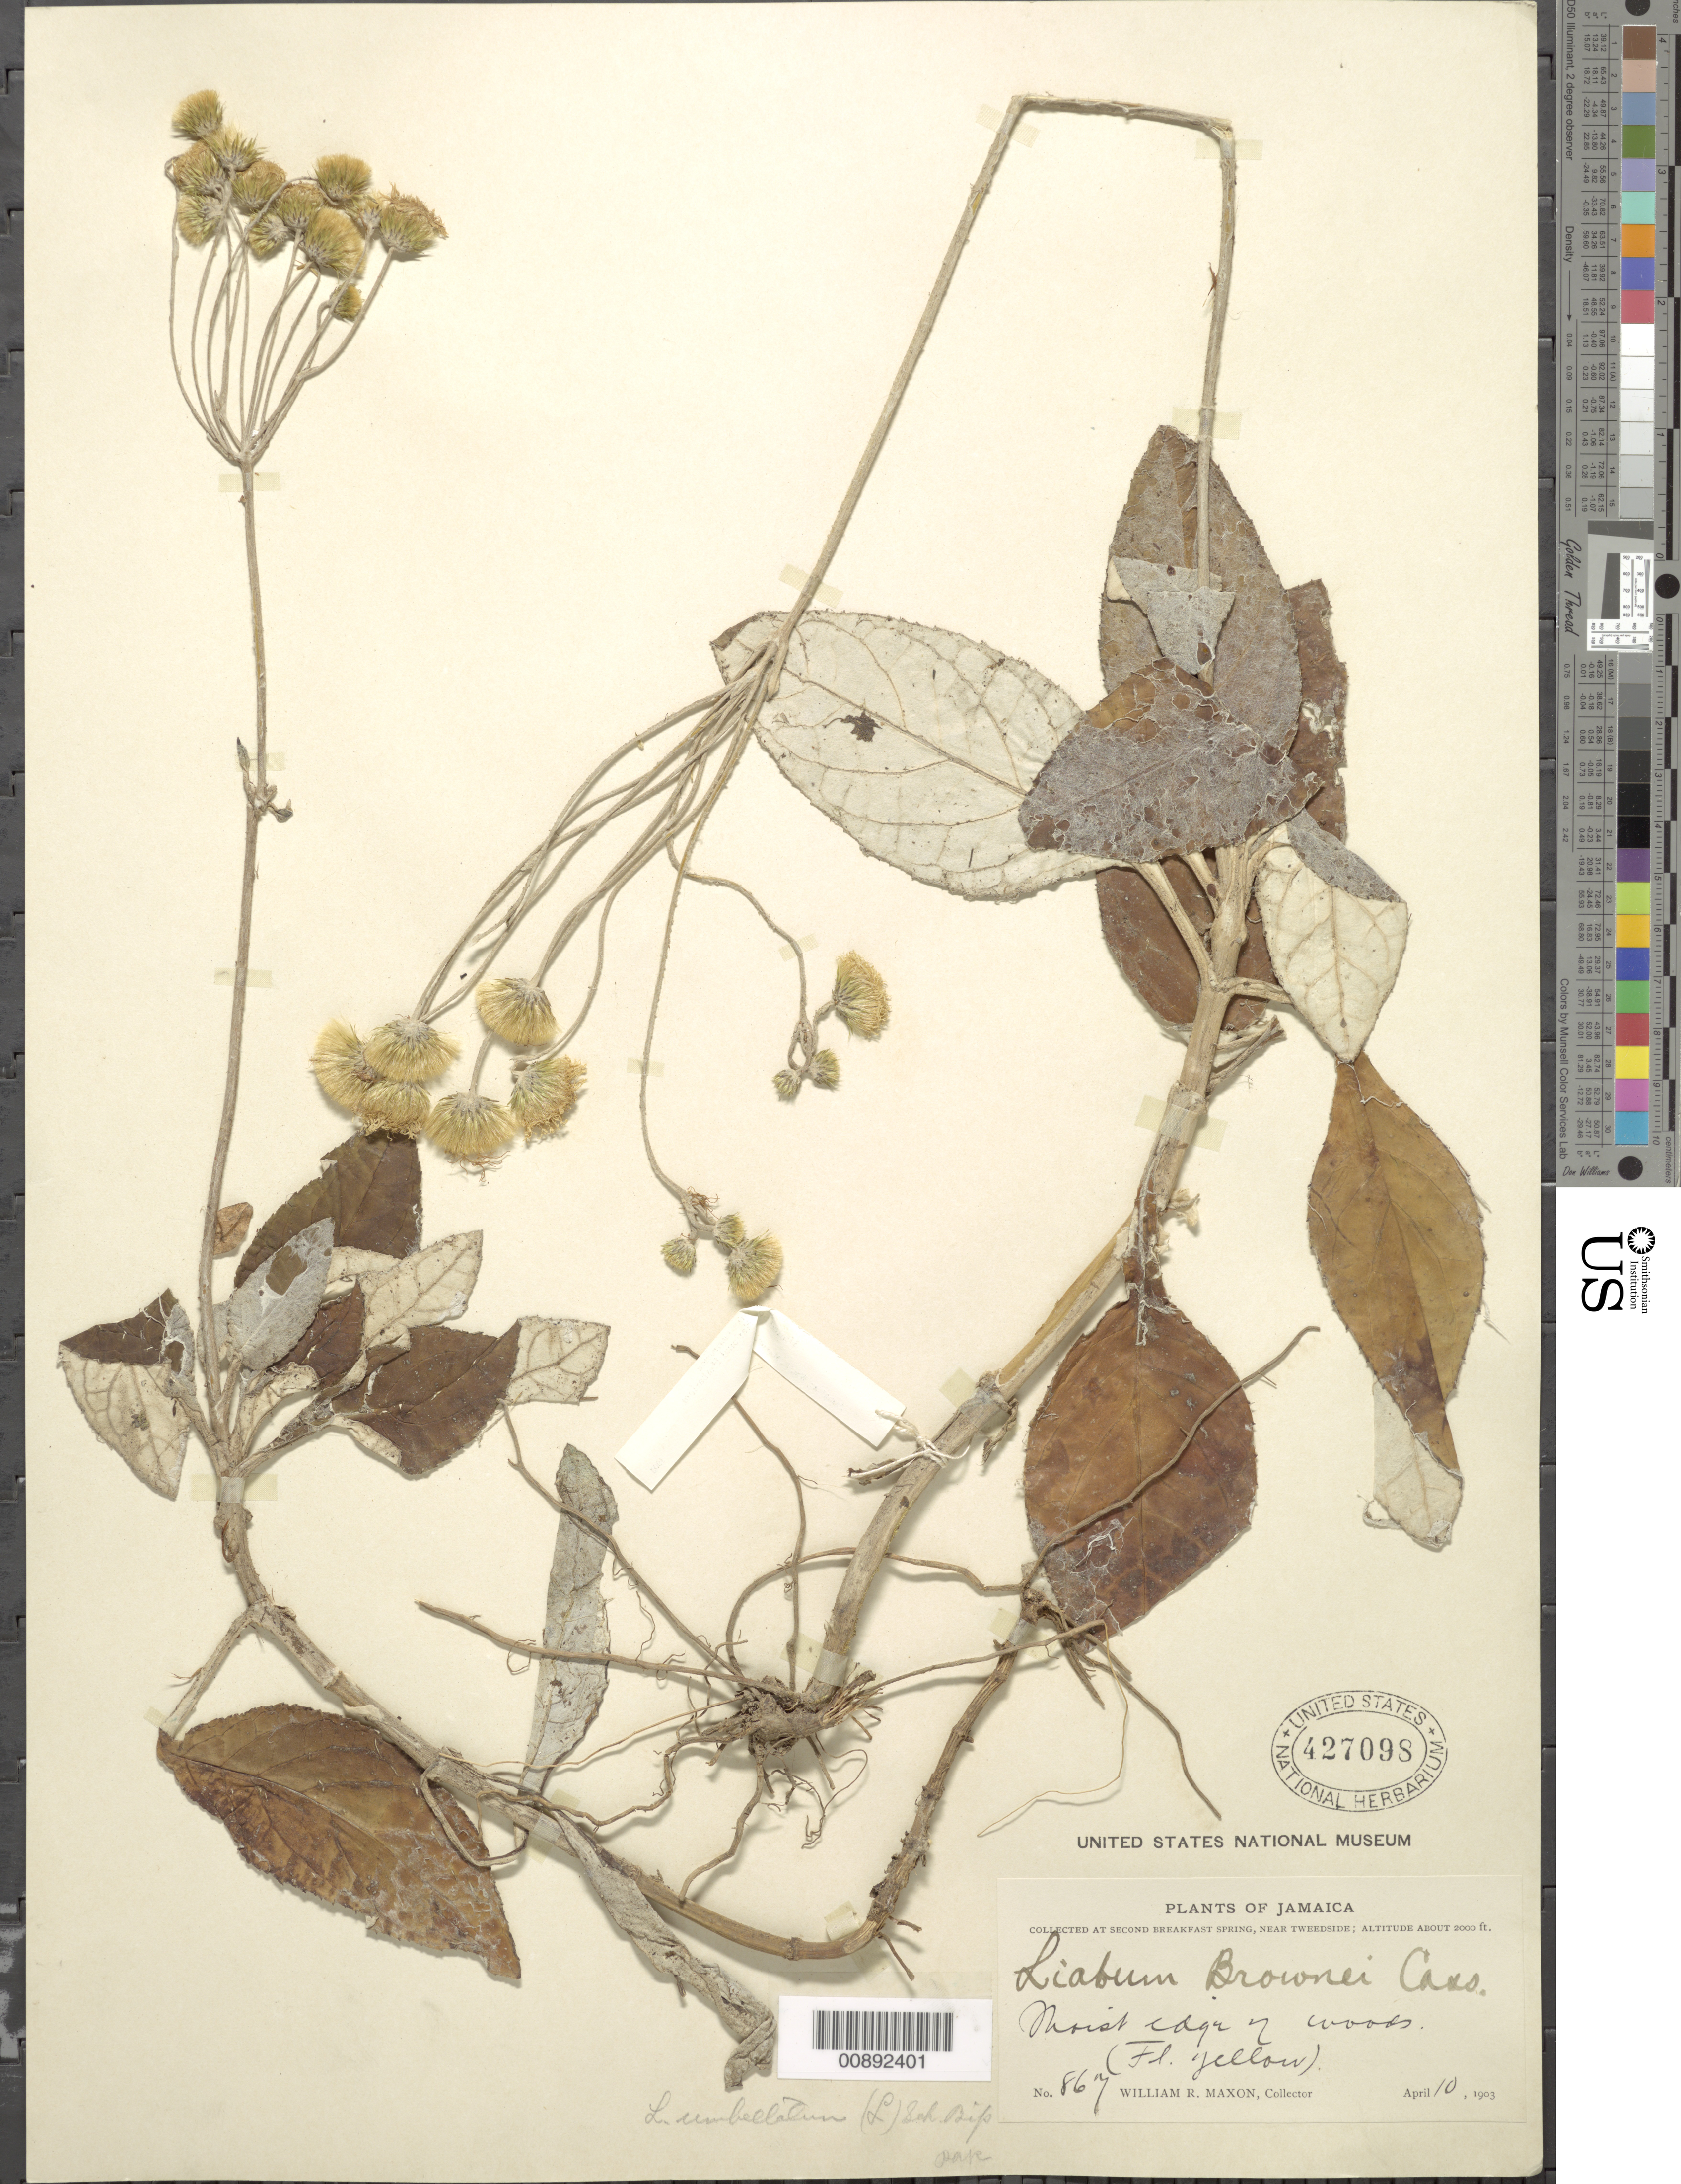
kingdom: Plantae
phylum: Tracheophyta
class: Magnoliopsida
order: Asterales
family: Asteraceae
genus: Liabum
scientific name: Liabum umbellatum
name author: (L.) Sch. Bip.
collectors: W. R. Maxon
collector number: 867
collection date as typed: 10 April 1903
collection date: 1903-04-10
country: Jamaica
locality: Tweedside, near, collected at second Breakfast Spring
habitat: Moist edge of woods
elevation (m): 610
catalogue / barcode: US 427098